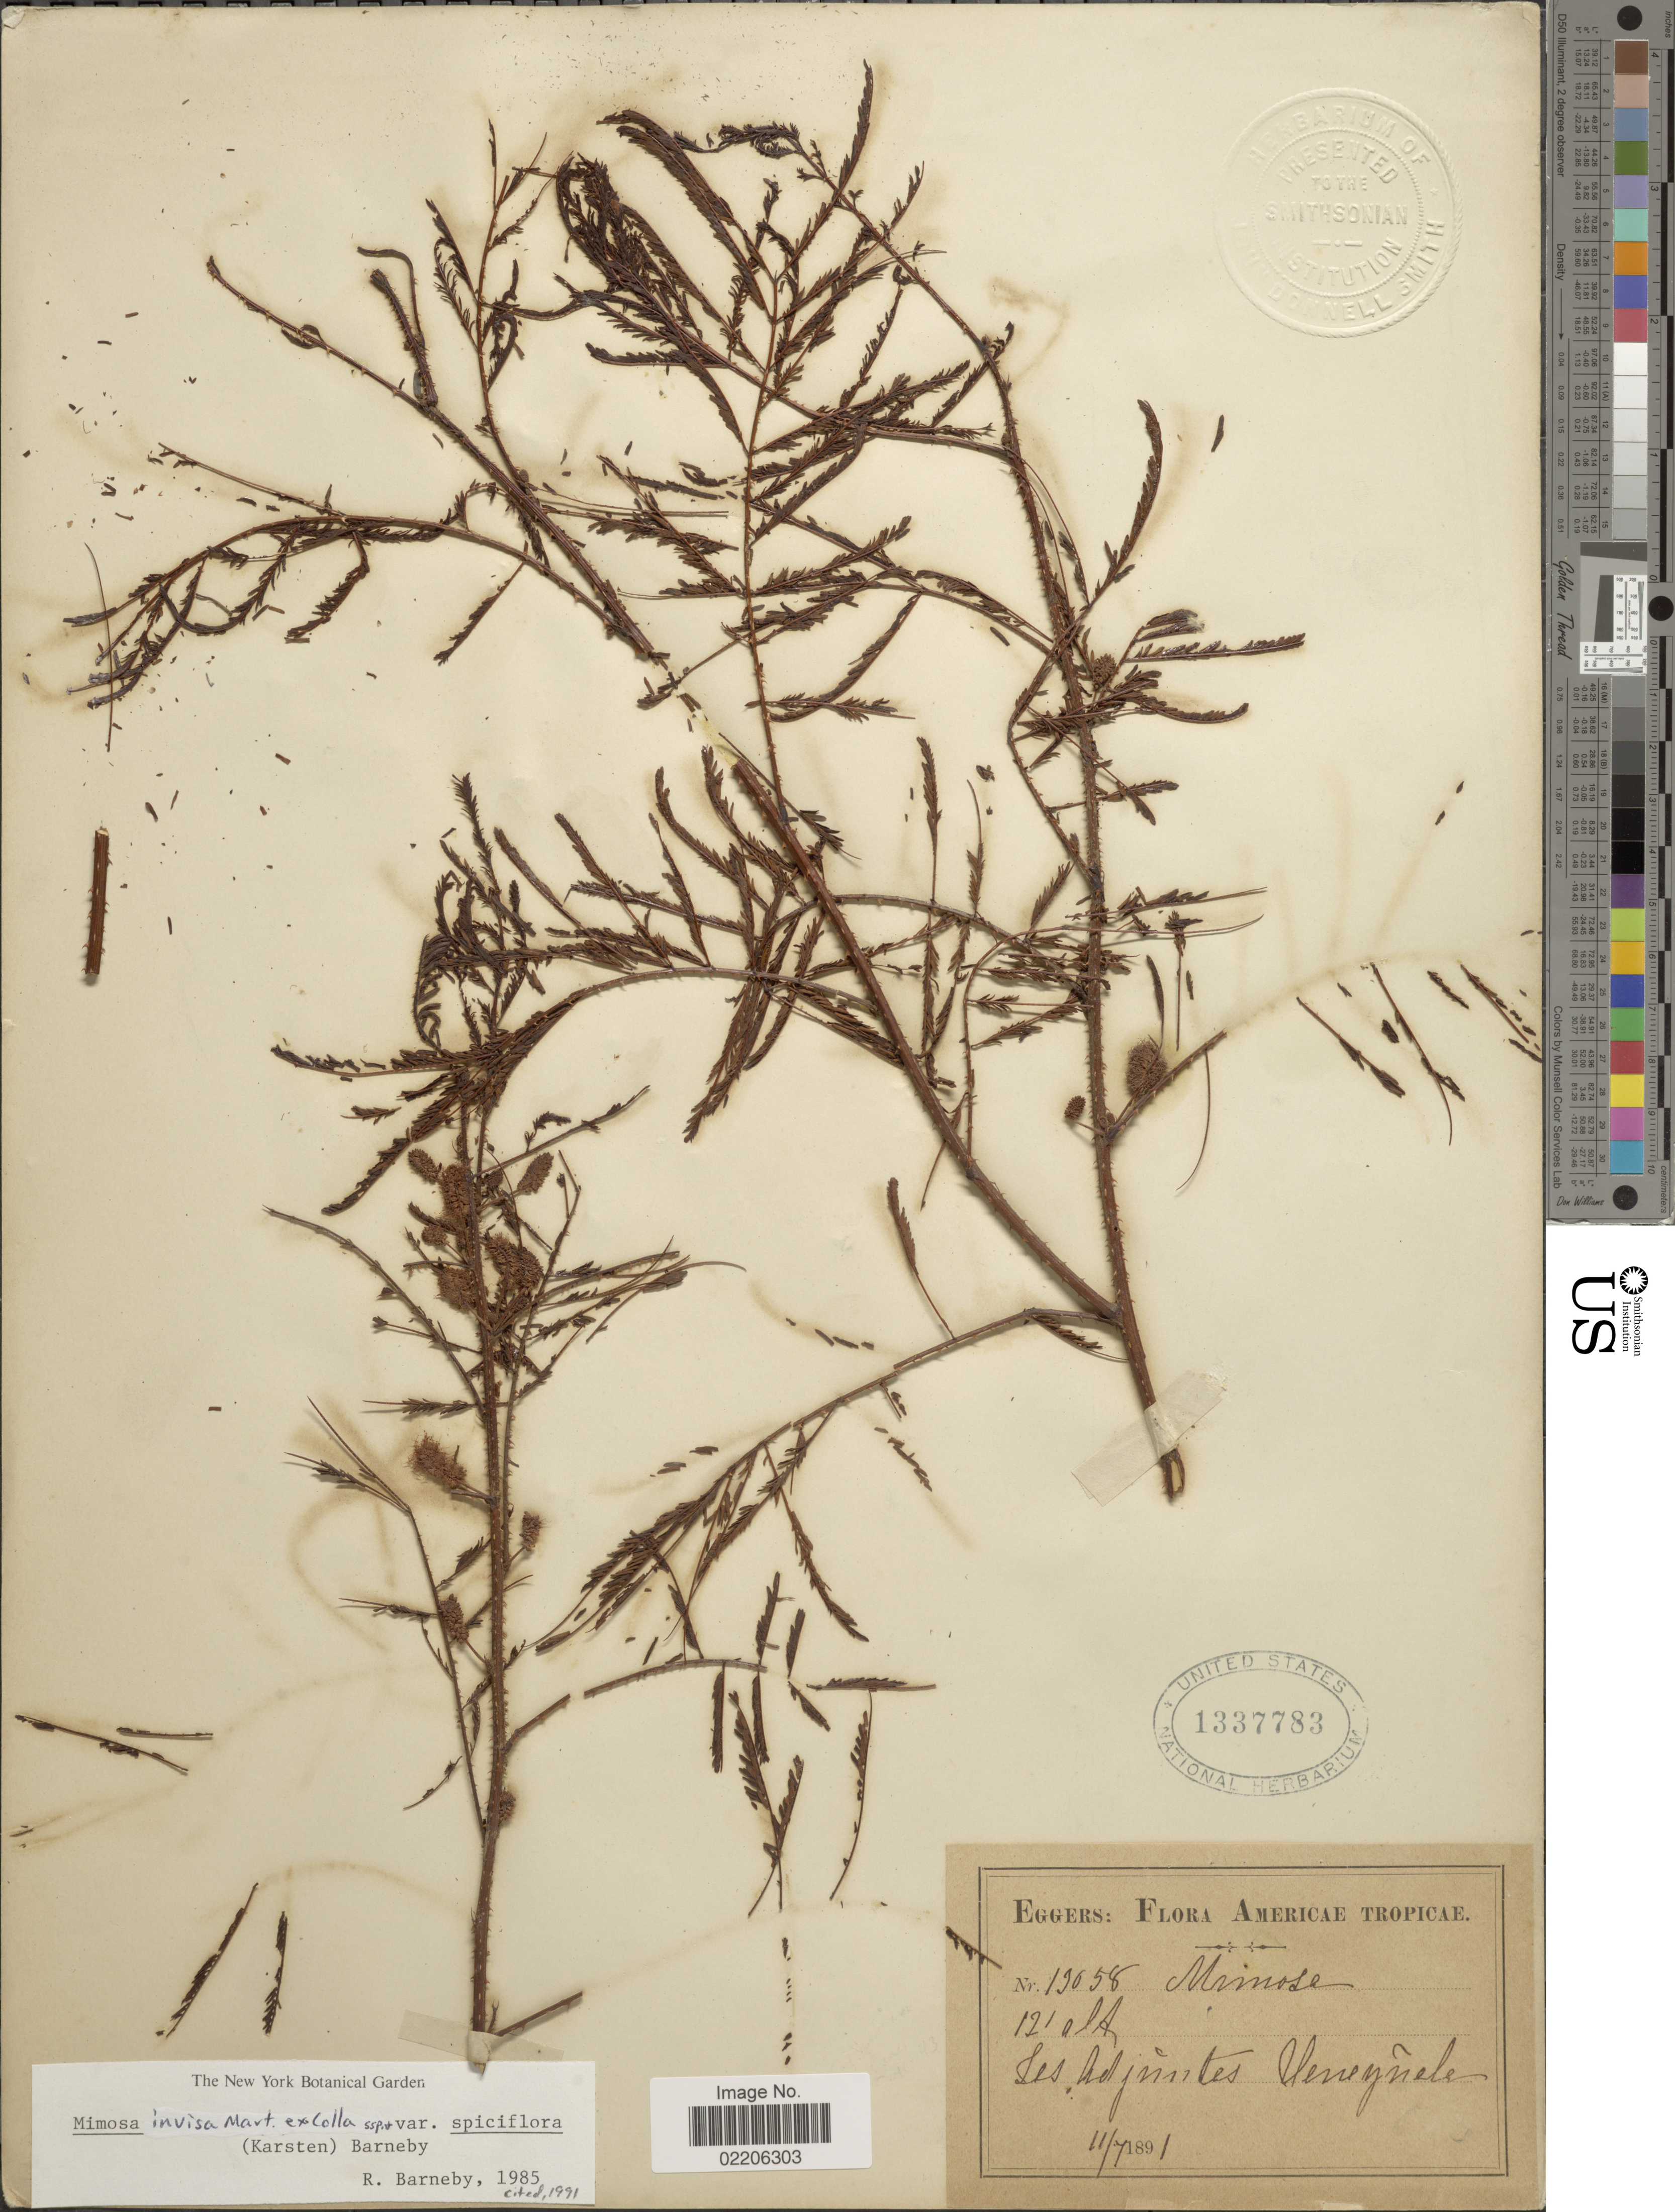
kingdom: Plantae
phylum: Tracheophyta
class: Magnoliopsida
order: Fabales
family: Fabaceae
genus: Mimosa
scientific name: Mimosa invisa var. spiciflora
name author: (H. Karst.) Barneby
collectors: -. Eggers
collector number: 13058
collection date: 1891-07-11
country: Venezuela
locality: Amercae Tropicae, les Adjuntes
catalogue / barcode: US 1337783